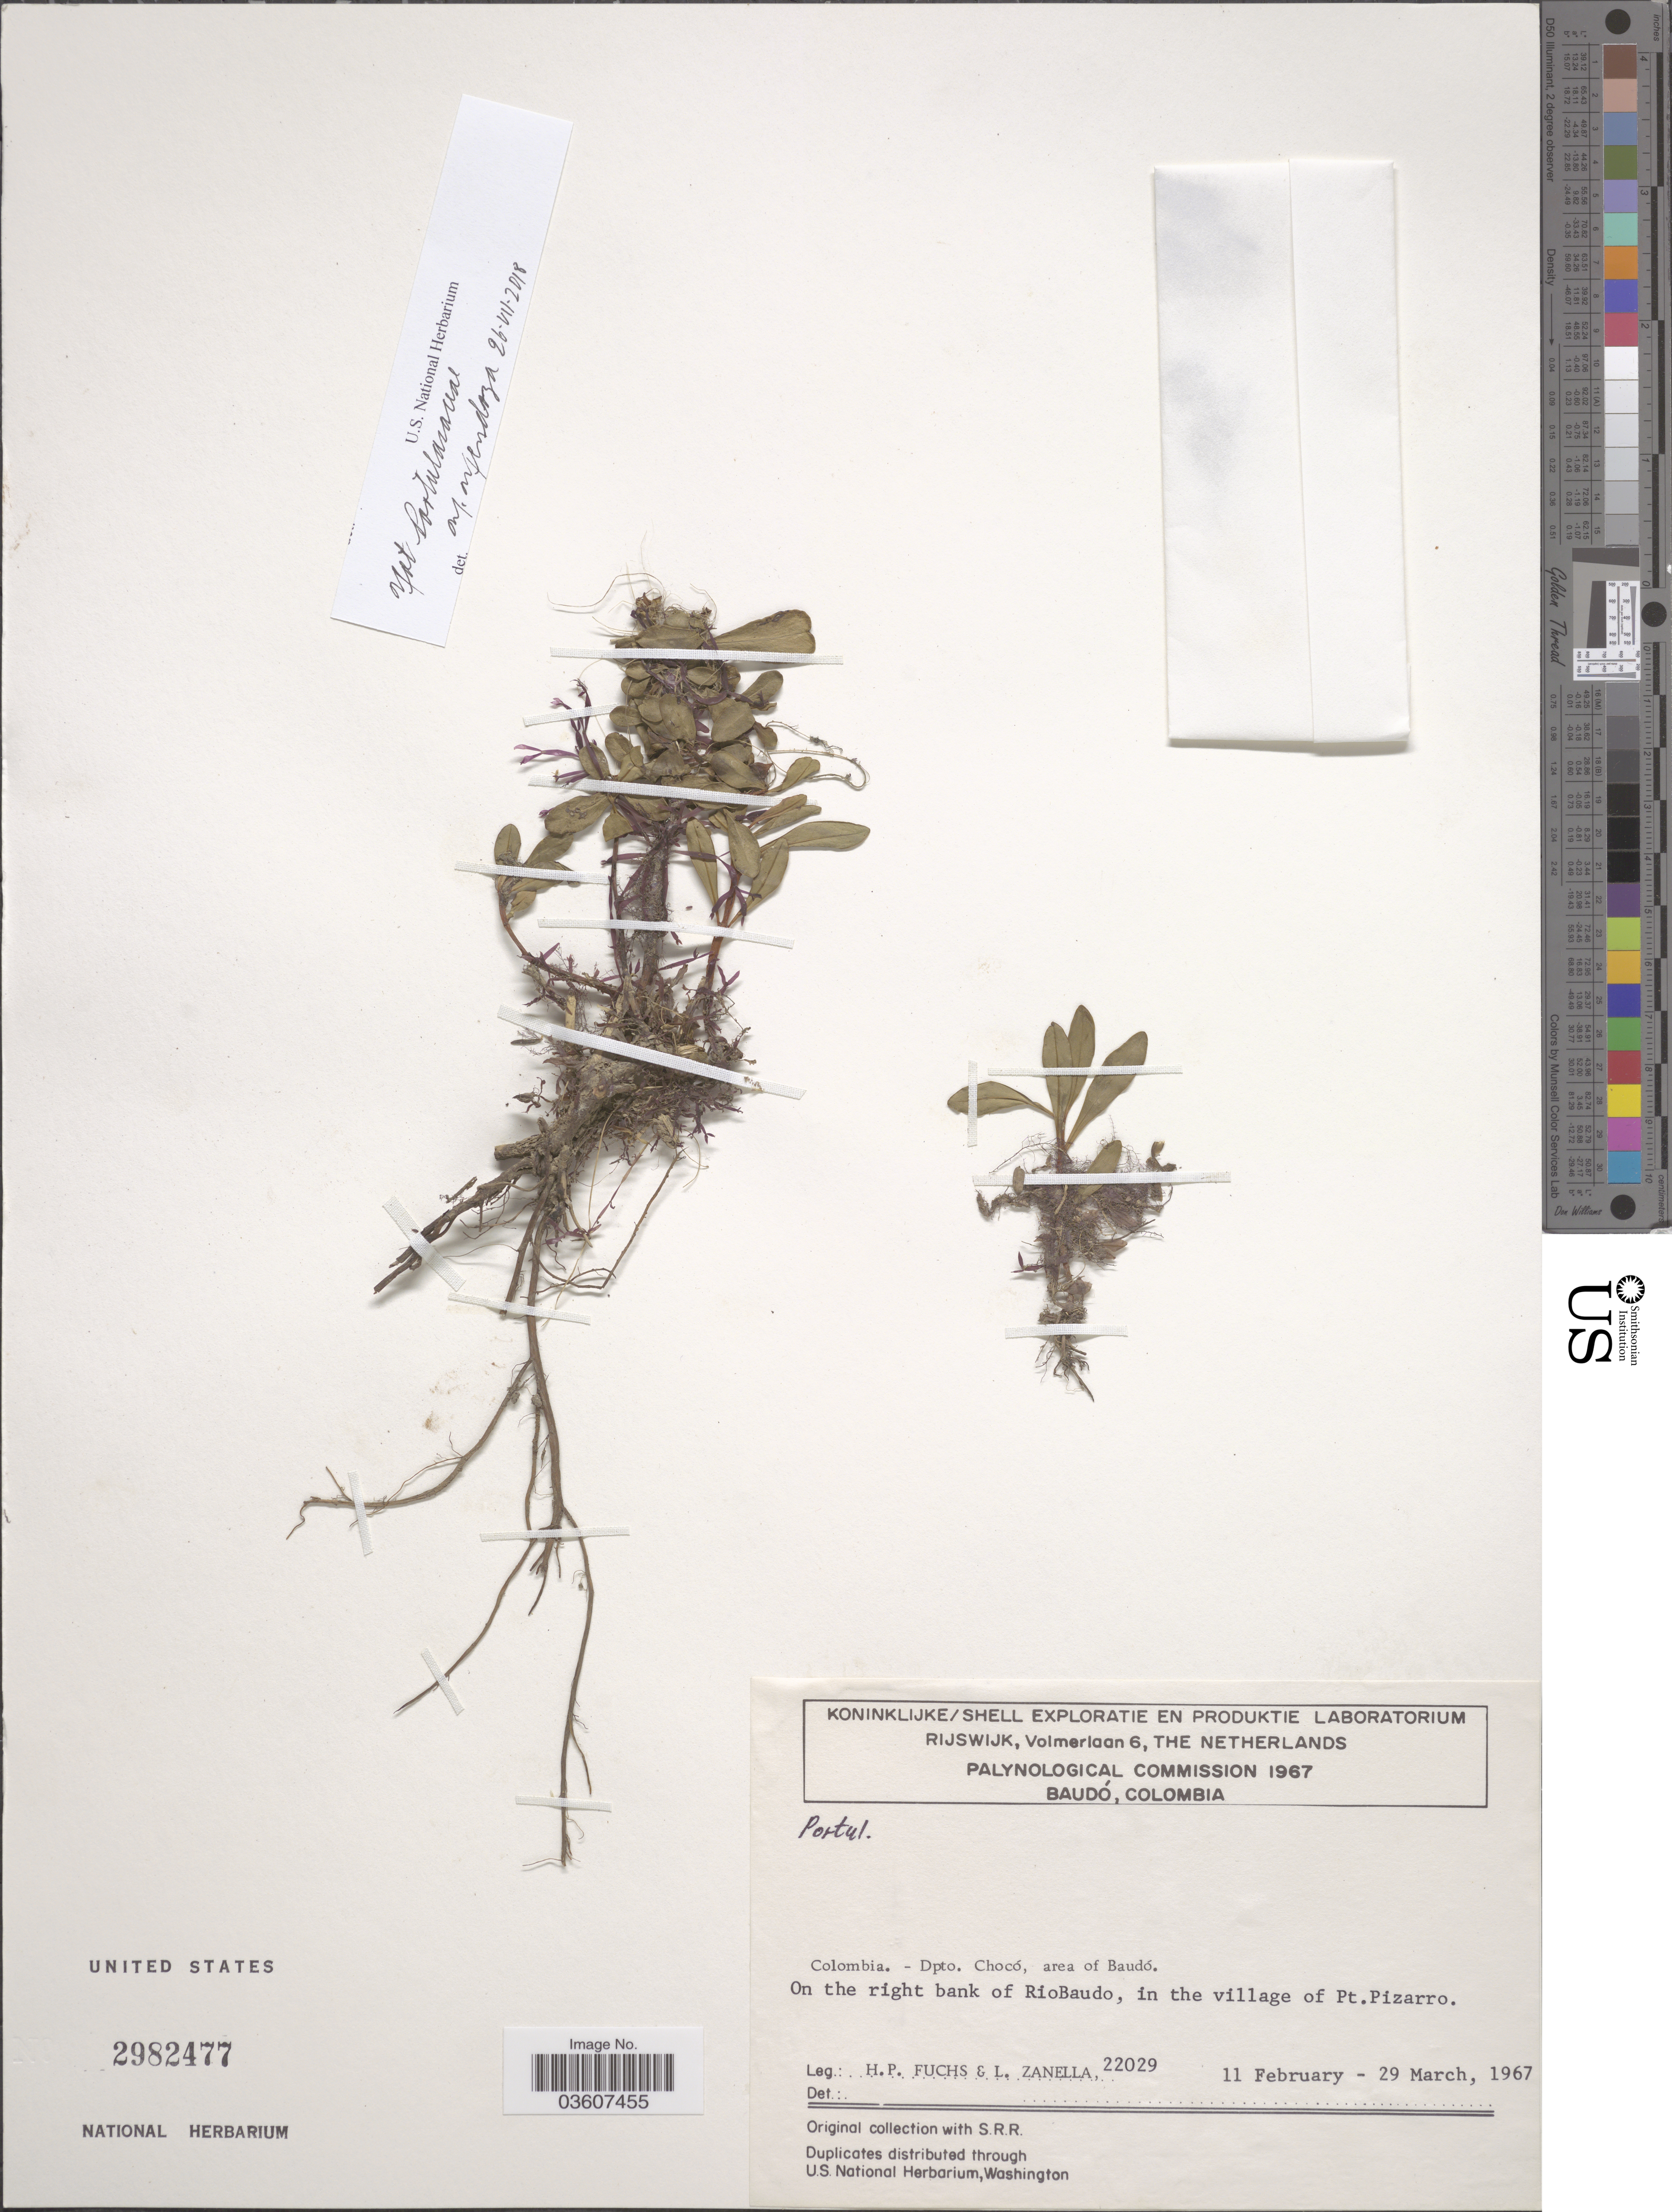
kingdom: Plantae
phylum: Tracheophyta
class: Magnoliopsida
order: Caryophyllales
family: Portulacaceae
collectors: H. P. Fuchs & L. Zanella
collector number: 22029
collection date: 1967-02-11/1967-03-29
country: Colombia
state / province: Chocó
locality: Dpto. Chocó, area of Baudó. On the right bank of RioBaudo, in the village of Pt. Pizarro.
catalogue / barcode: US 2982477